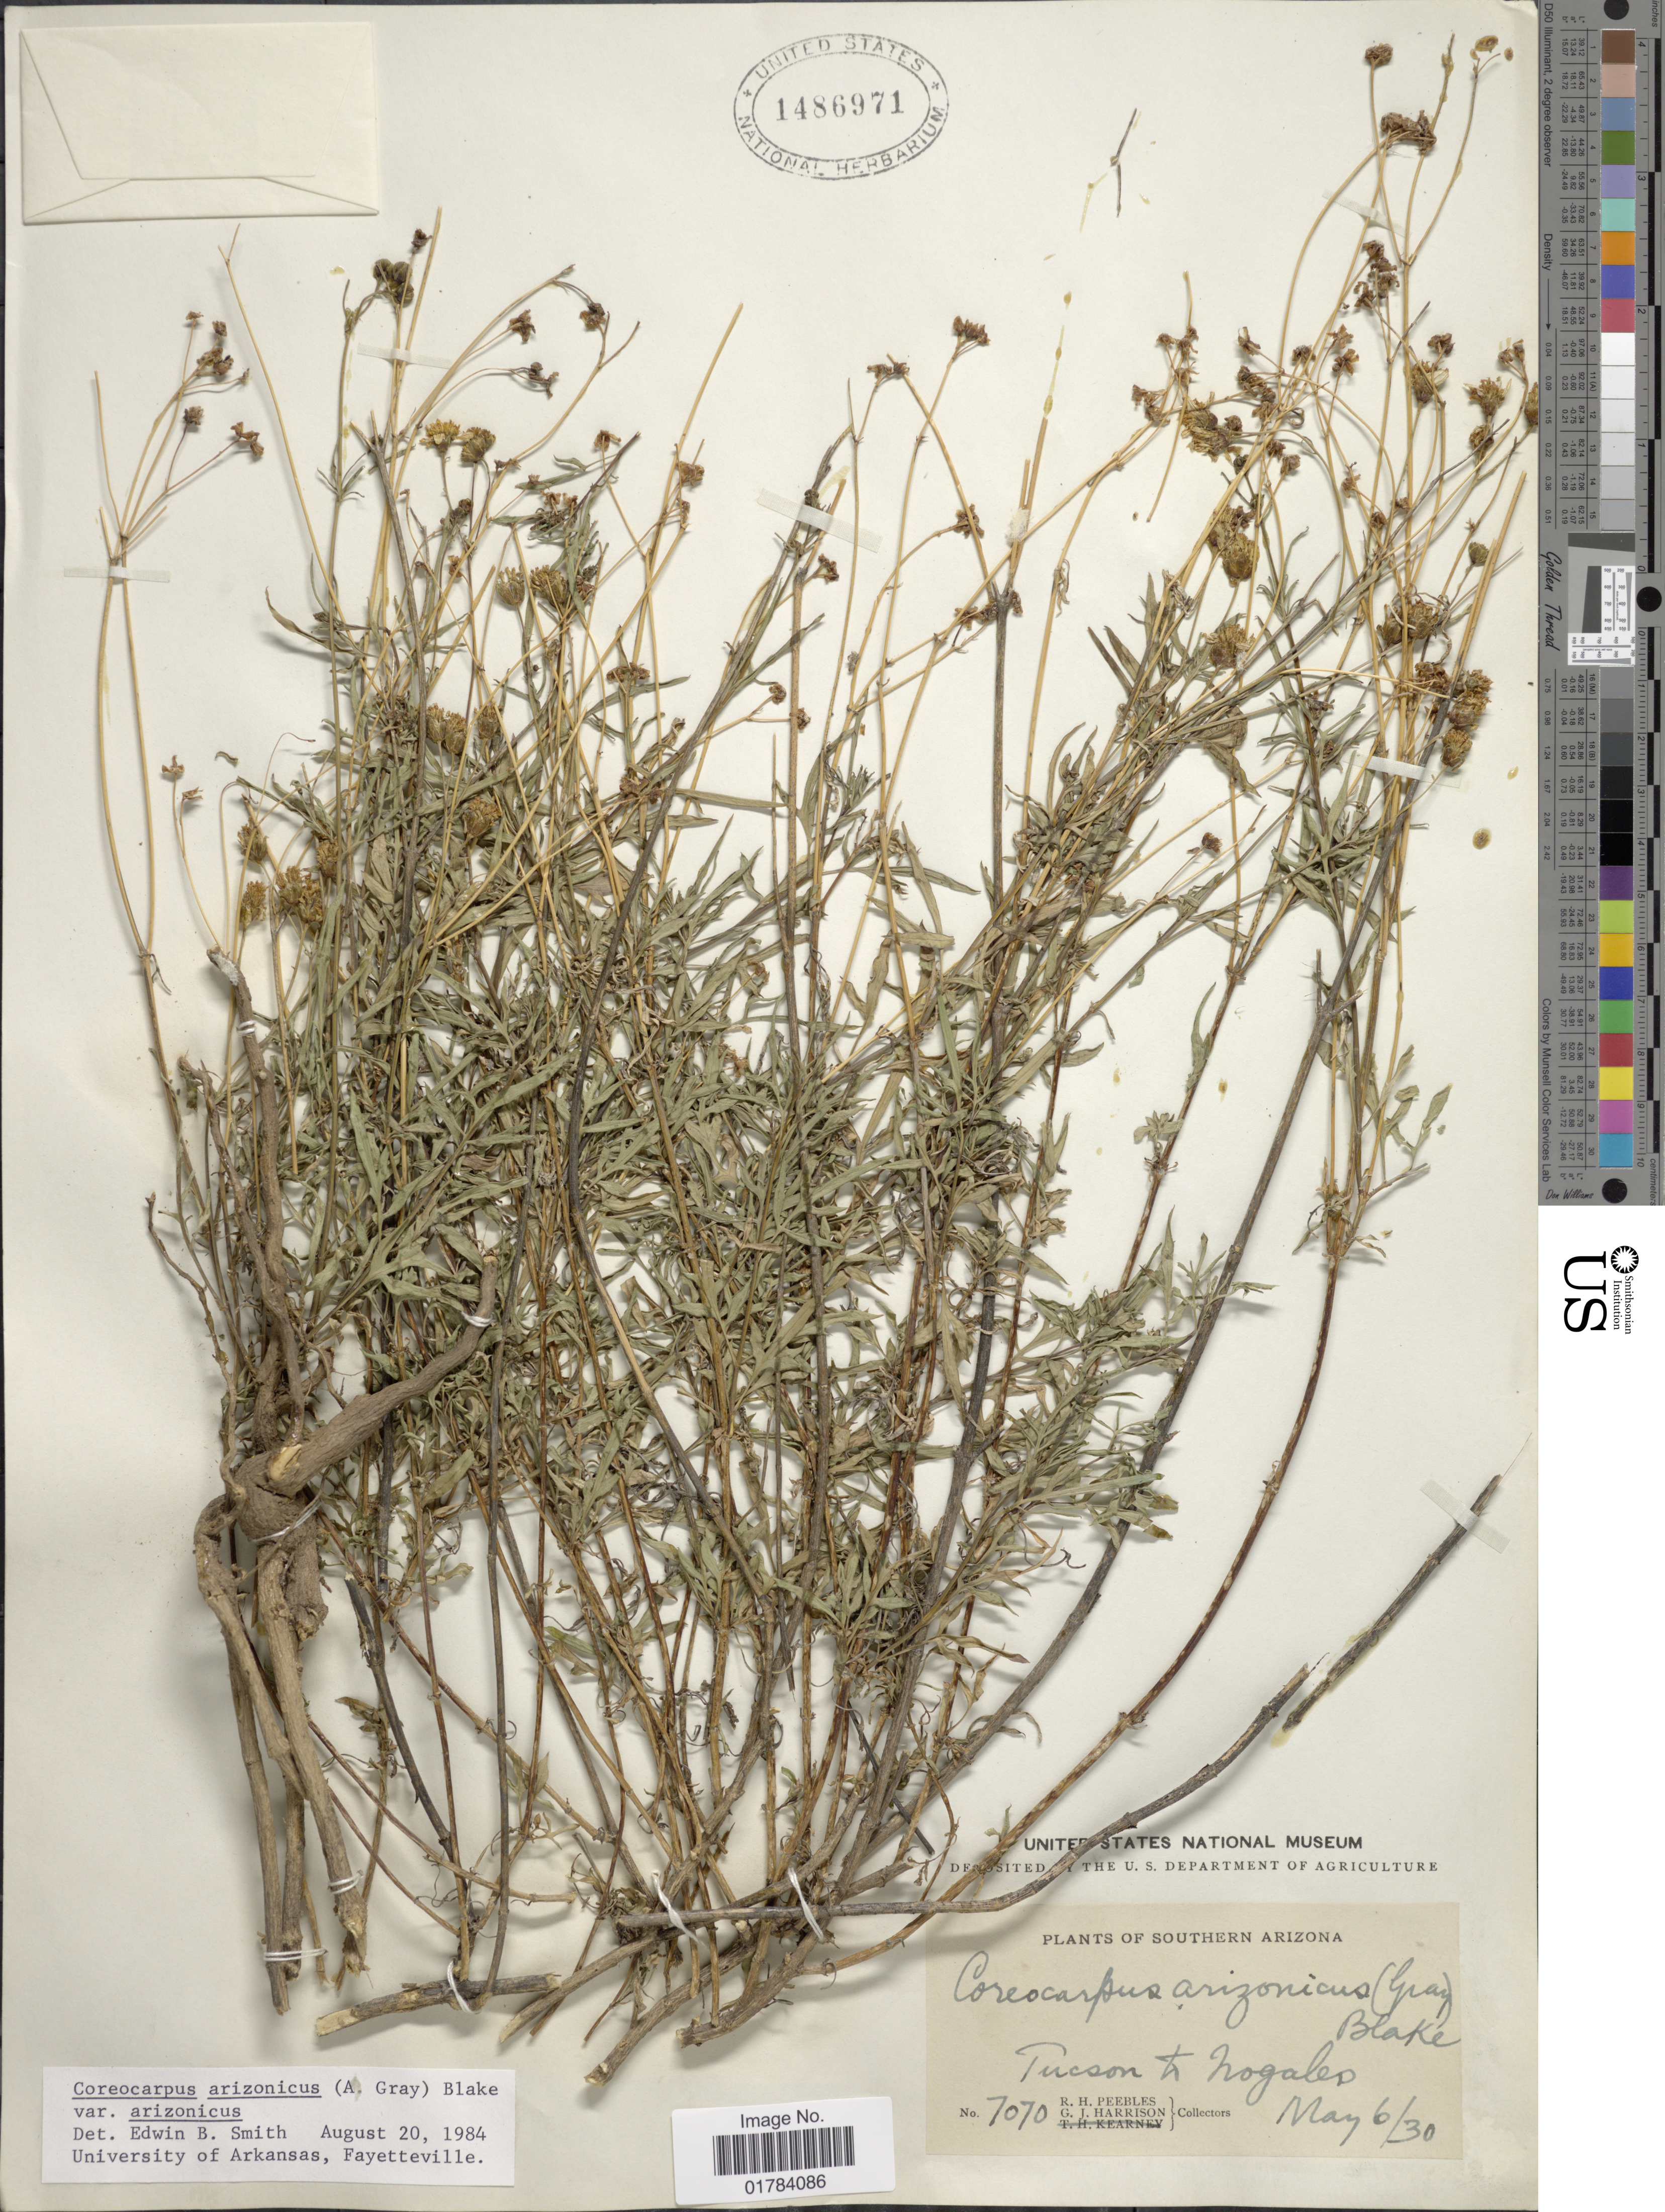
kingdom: Plantae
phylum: Tracheophyta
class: Magnoliopsida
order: Asterales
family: Asteraceae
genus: Coreocarpus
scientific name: Coreocarpus arizonicus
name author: (A. Gray) S.F. Blake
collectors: R. H. Peebles & G. J. Harrison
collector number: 7070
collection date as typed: Transcribed d/m/y: 6/5/30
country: United States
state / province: Arizona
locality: Southern Arizona, Tucson & Nogales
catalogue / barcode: US 1486971